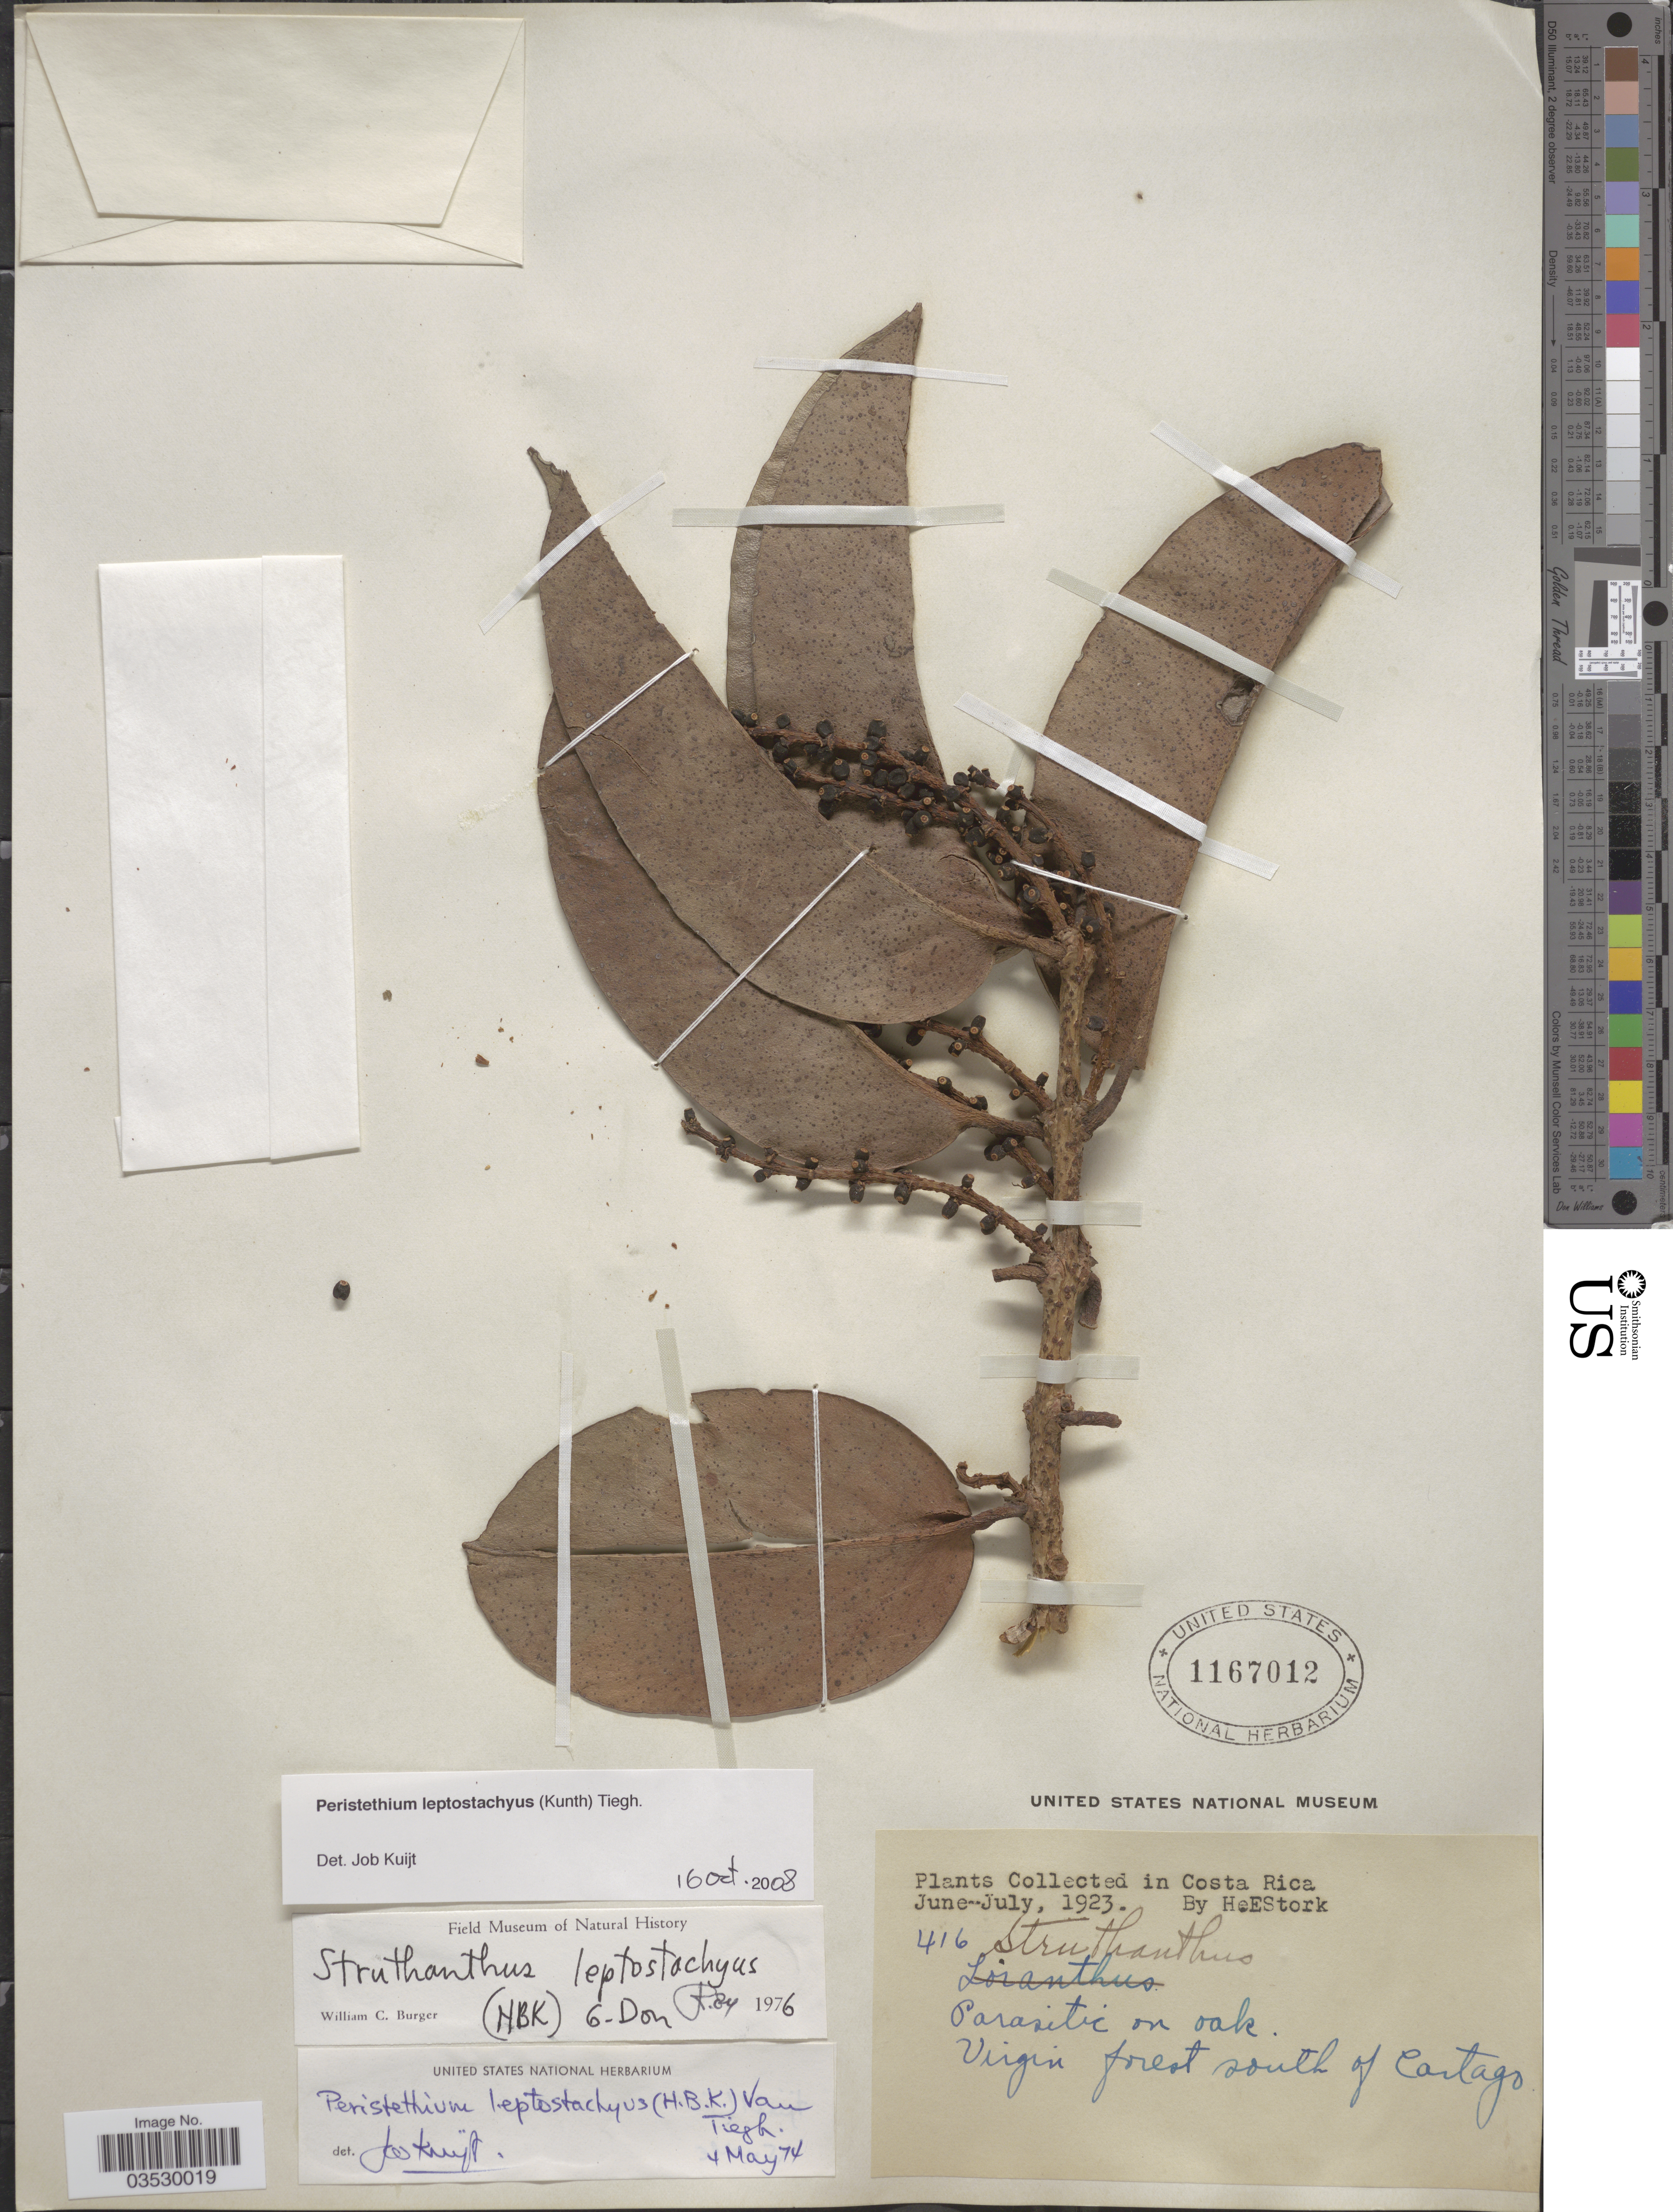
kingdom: Plantae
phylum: Tracheophyta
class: Magnoliopsida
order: Santalales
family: Loranthaceae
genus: Struthanthus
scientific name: Struthanthus leptostachyus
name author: Kunth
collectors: H. E. Stork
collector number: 416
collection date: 1923-06/1923-07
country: Costa Rica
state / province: Cartago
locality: South of Cartago.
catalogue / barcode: US 1167012